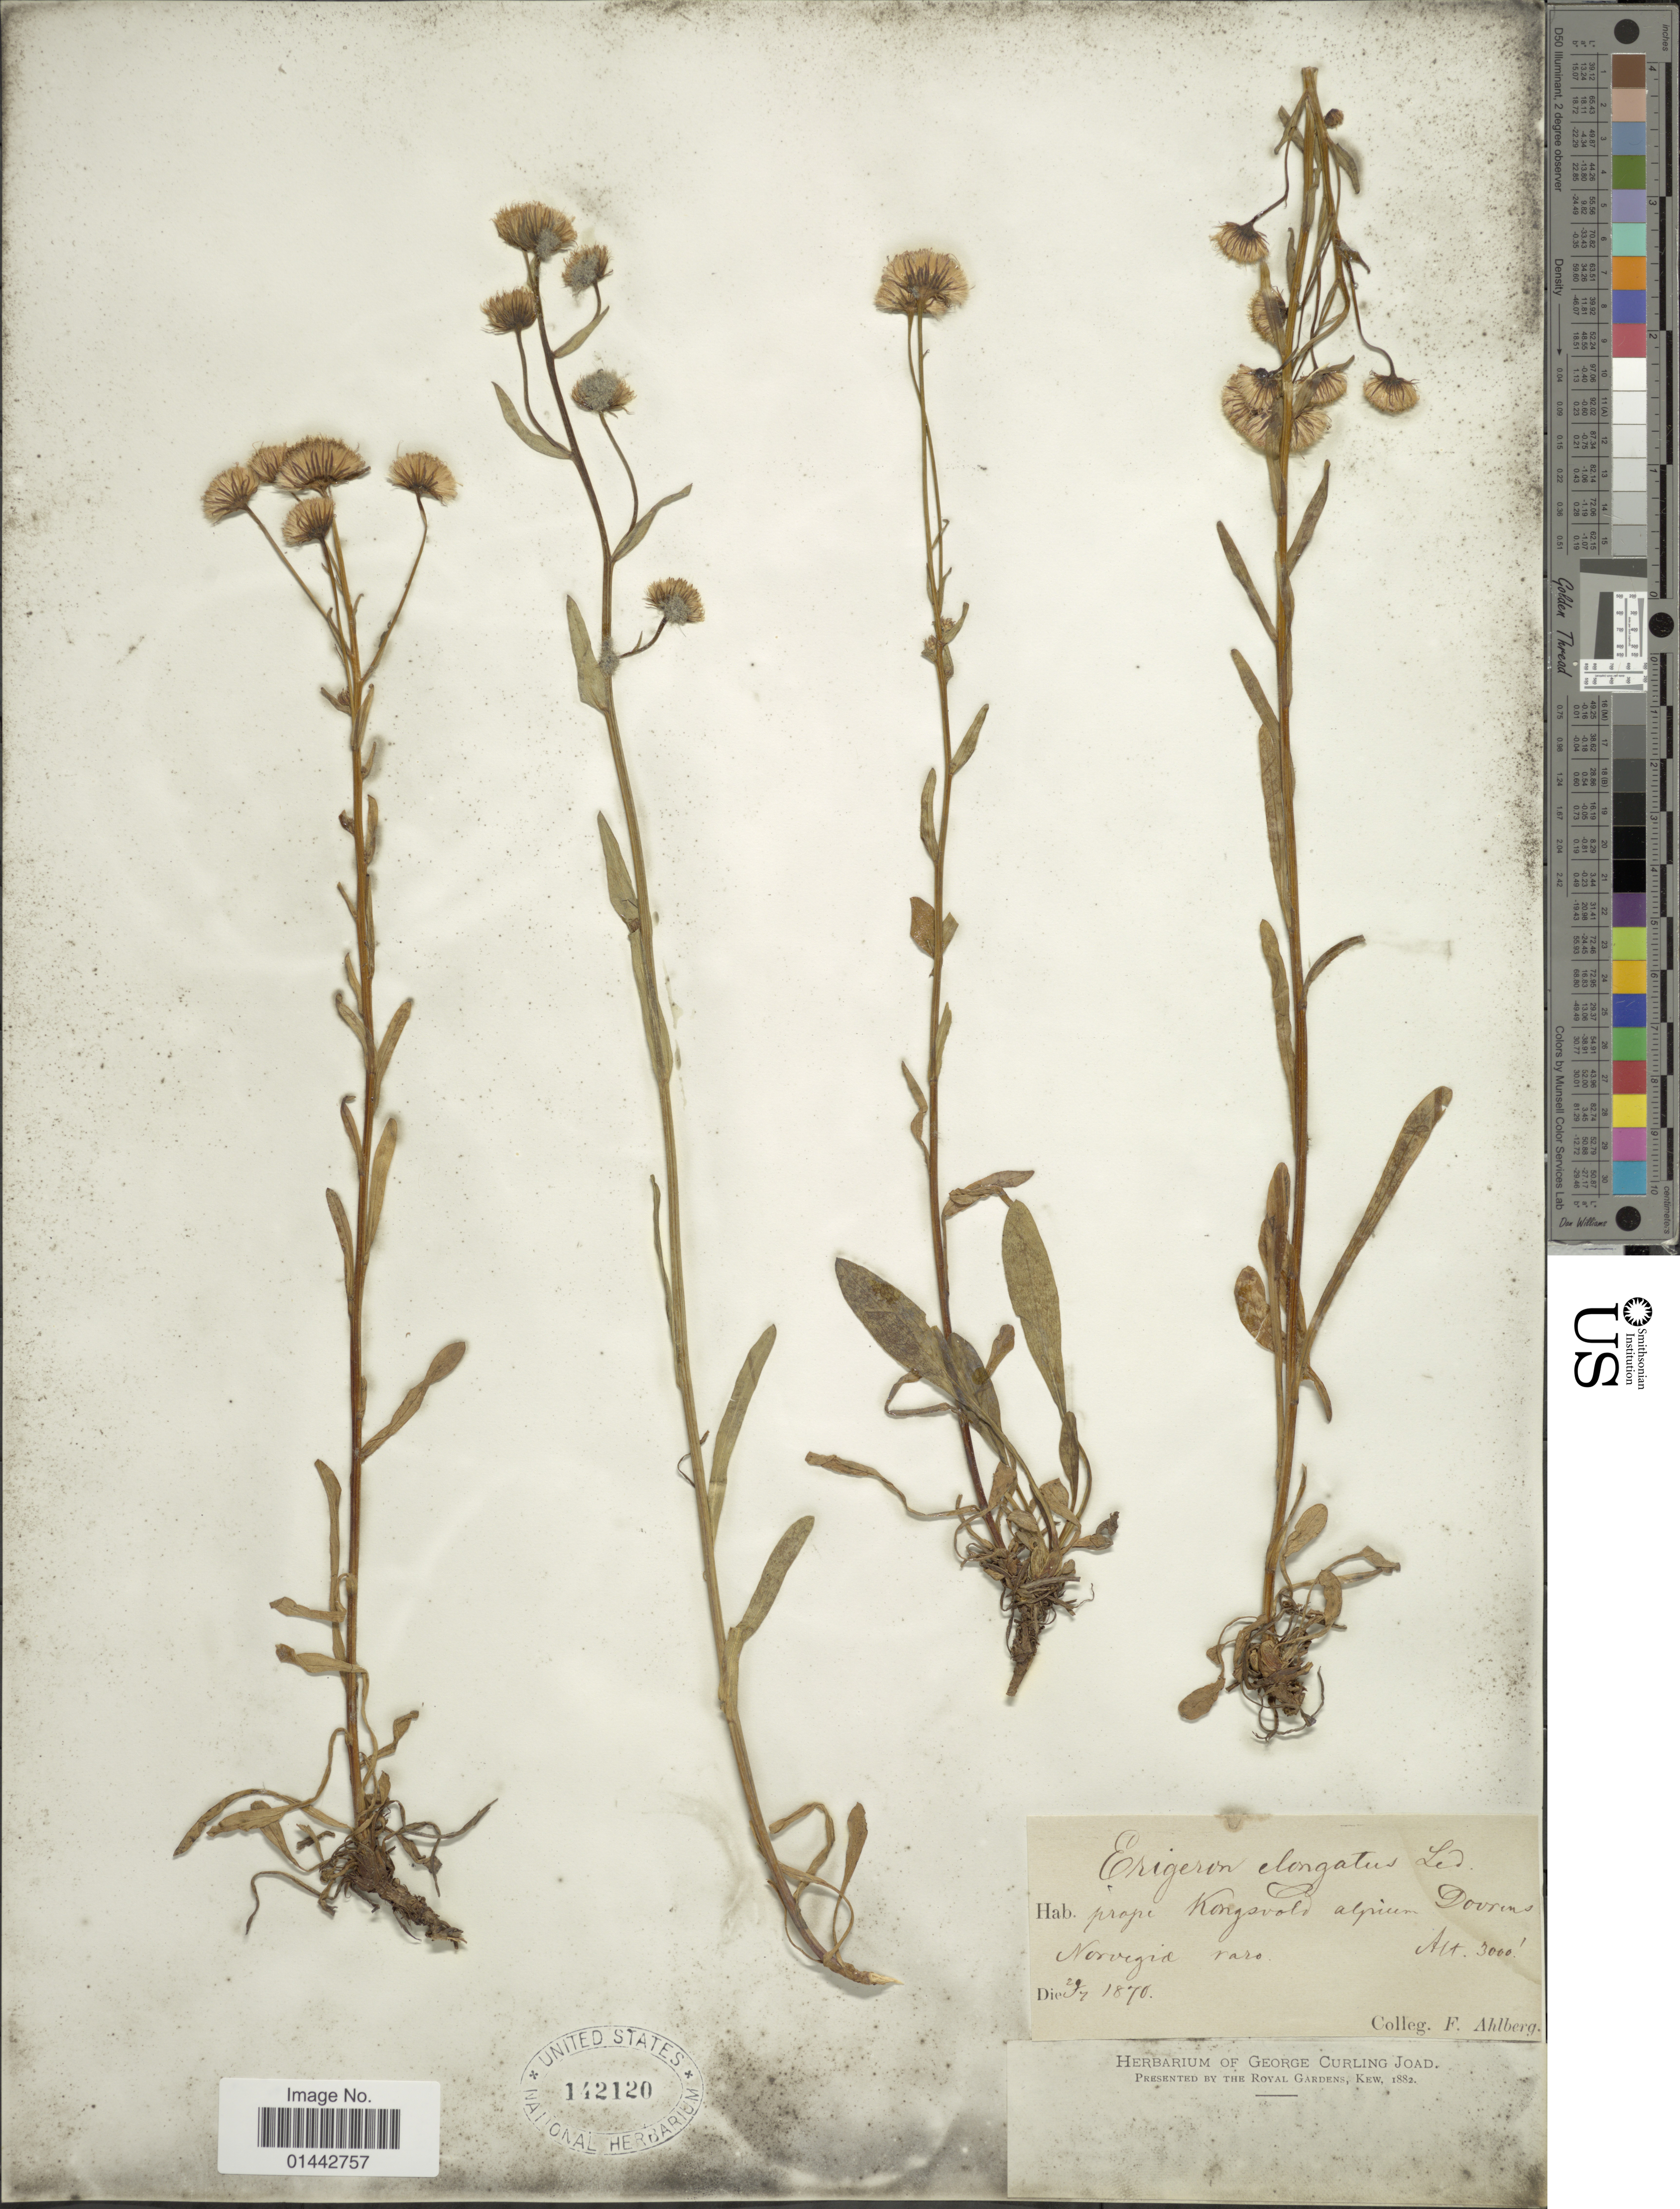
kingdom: Plantae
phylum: Tracheophyta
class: Magnoliopsida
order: Asterales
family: Asteraceae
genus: Erigeron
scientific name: Erigeron drobachiense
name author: O.F. Müll.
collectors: F. Ahlberg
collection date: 1870-07-29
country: Norway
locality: Prope Kongsvold, alpium Dovrens, Norvegia, raro.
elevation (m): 914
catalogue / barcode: US 142120